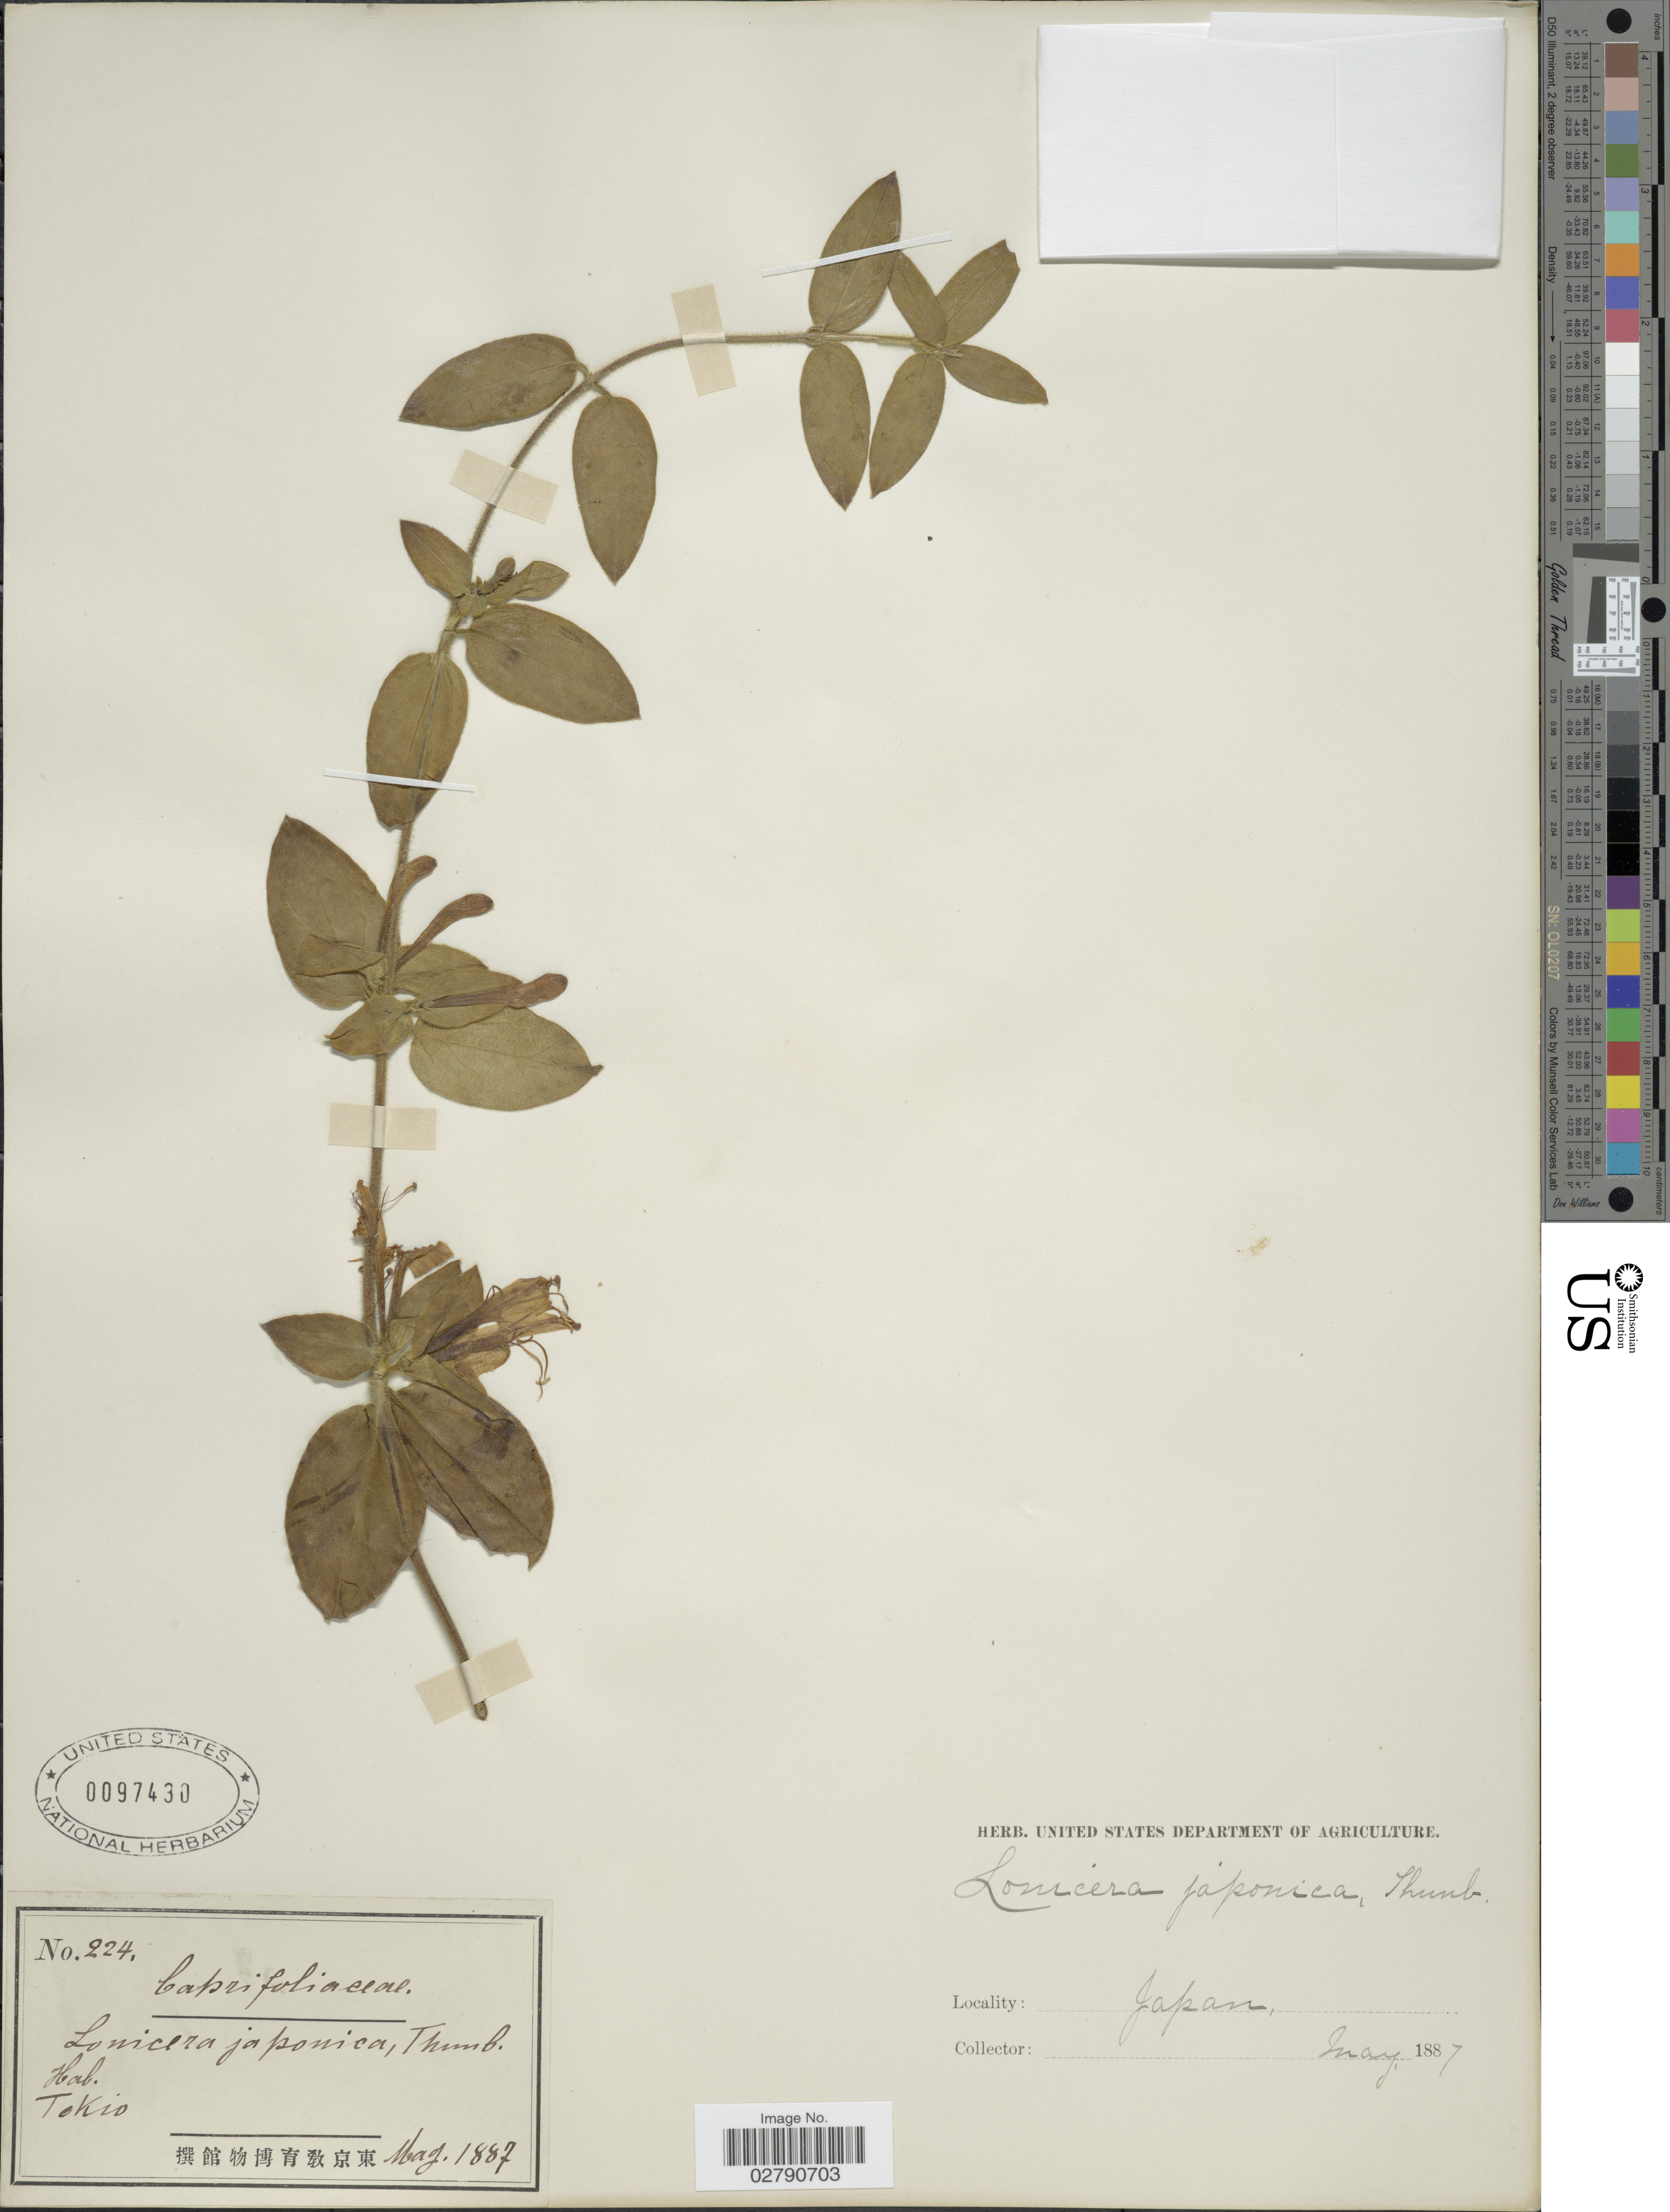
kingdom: Plantae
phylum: Tracheophyta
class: Magnoliopsida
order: Dipsacales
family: Caprifoliaceae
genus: Lonicera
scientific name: Lonicera japonica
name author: Thunb.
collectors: ex herb. U. S. Department of Agriculture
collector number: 224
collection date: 1887-05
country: Japan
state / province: Tokyo, Federal City of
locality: Tokio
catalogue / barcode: US 97430